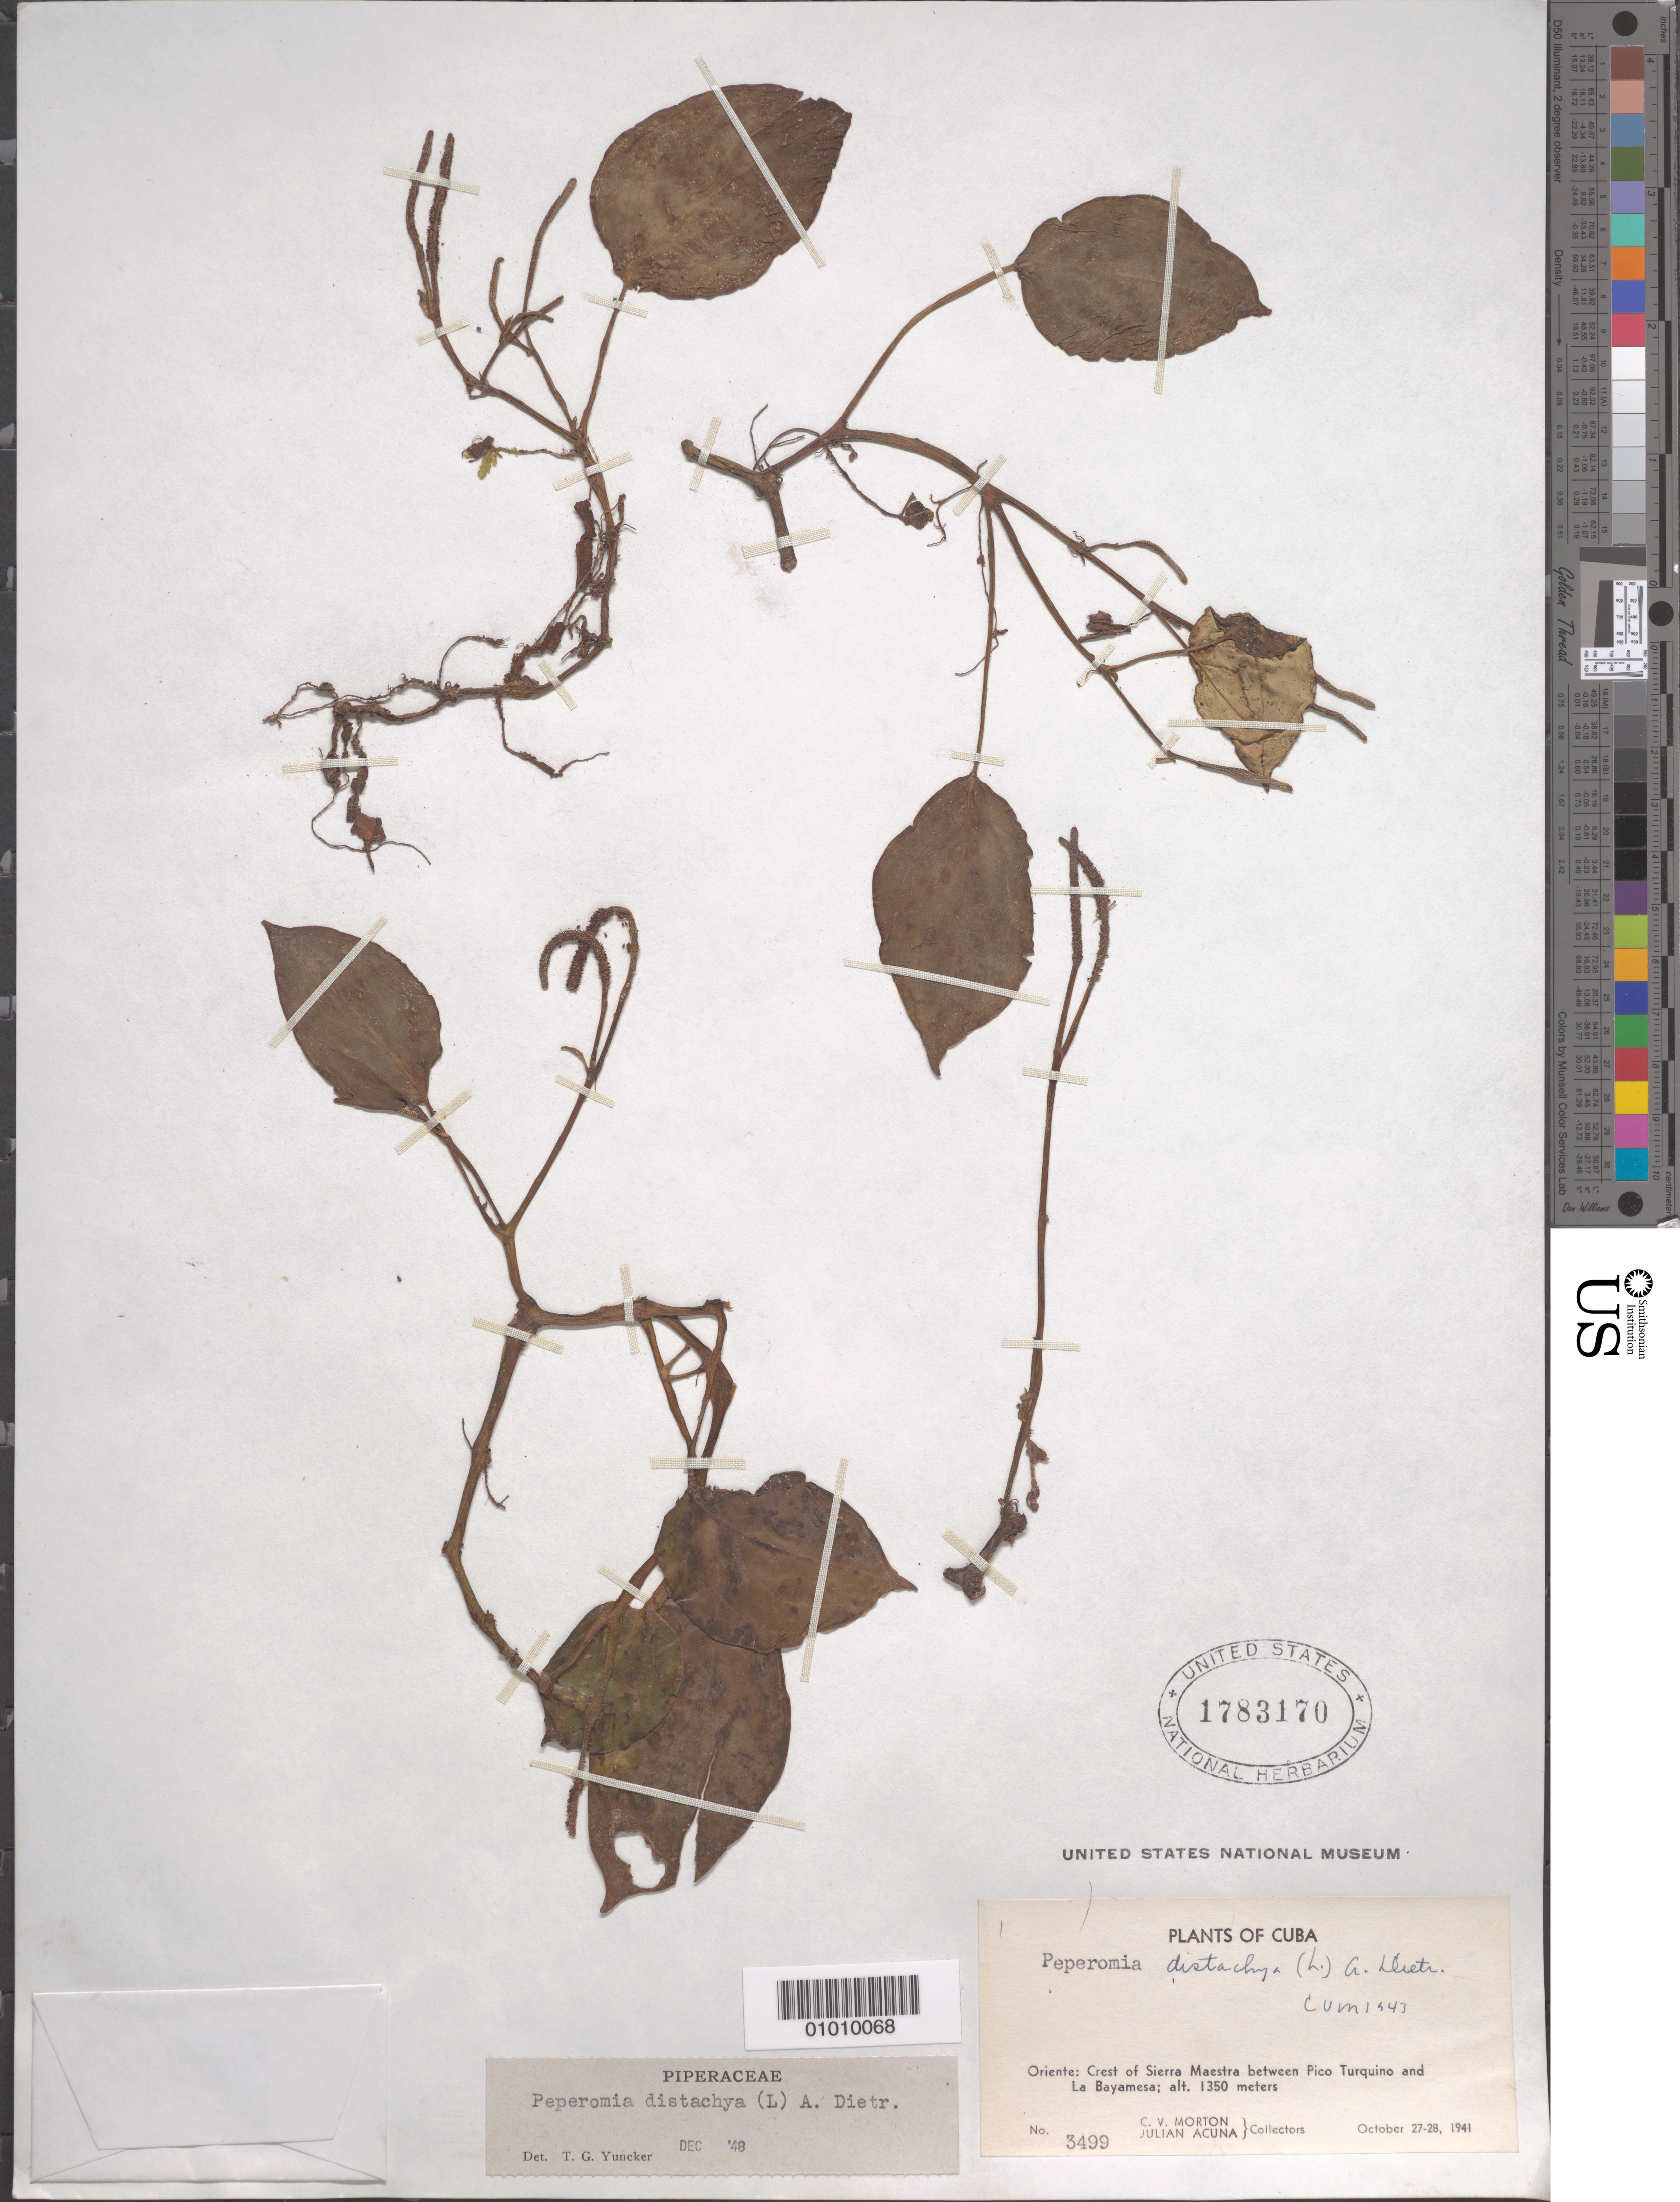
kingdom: Plantae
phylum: Tracheophyta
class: Magnoliopsida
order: Piperales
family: Piperaceae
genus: Peperomia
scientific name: Peperomia distachya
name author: (L.) A. Dietr.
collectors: C. V. Morton & J. Acuña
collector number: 3499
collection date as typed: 27 Oct 1941 to 18 Oct 1941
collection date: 1941-10-18/1941-10-27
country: Cuba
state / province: Oriente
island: Cuba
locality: Crest of Sierra Maestra between Pico Turquino and La Bayamesa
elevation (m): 1350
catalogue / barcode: US 1783170